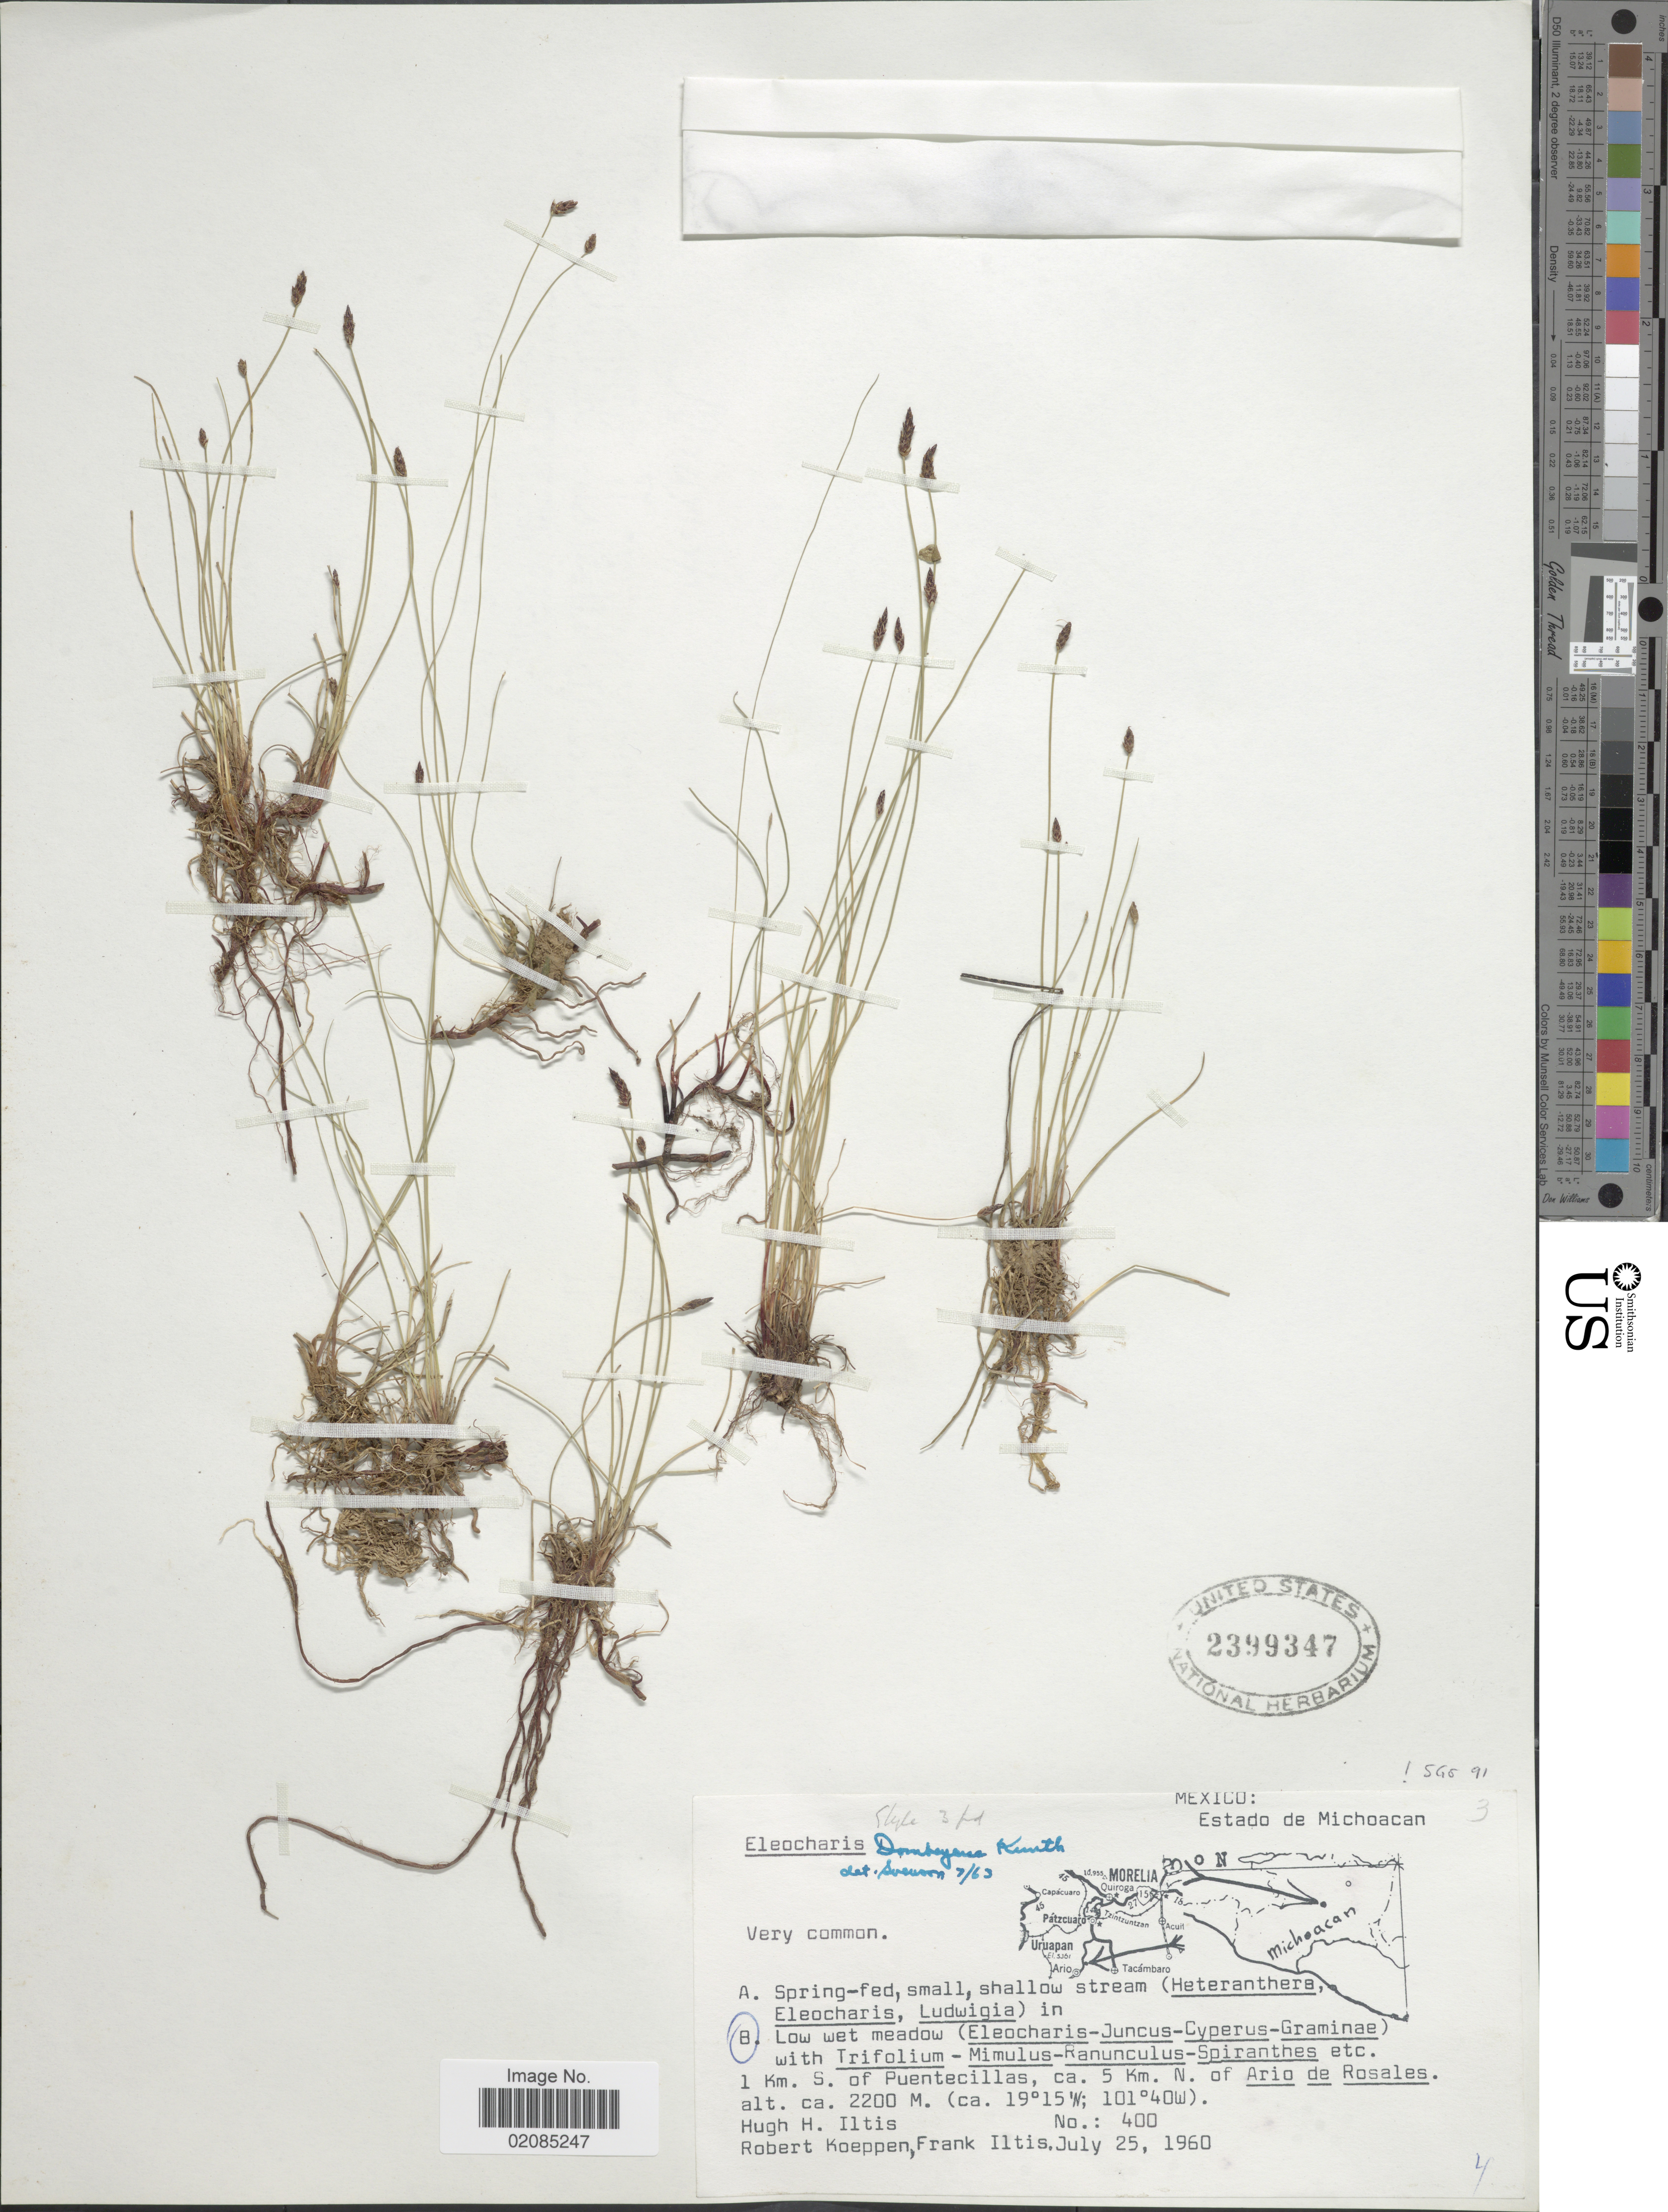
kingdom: Plantae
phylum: Tracheophyta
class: Liliopsida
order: Poales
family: Cyperaceae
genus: Eleocharis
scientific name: Eleocharis dombeyana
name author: Kunth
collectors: H. H. Iltis, R. C. Koeppen & F. S. Iltis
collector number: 400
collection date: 1960-07-25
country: Mexico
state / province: Michoacán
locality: Estado de Michoacan. 1 Km S. of Puentecillas, ca. 5 Km. N. of Ario de Rosales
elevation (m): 2200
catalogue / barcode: US 2399347